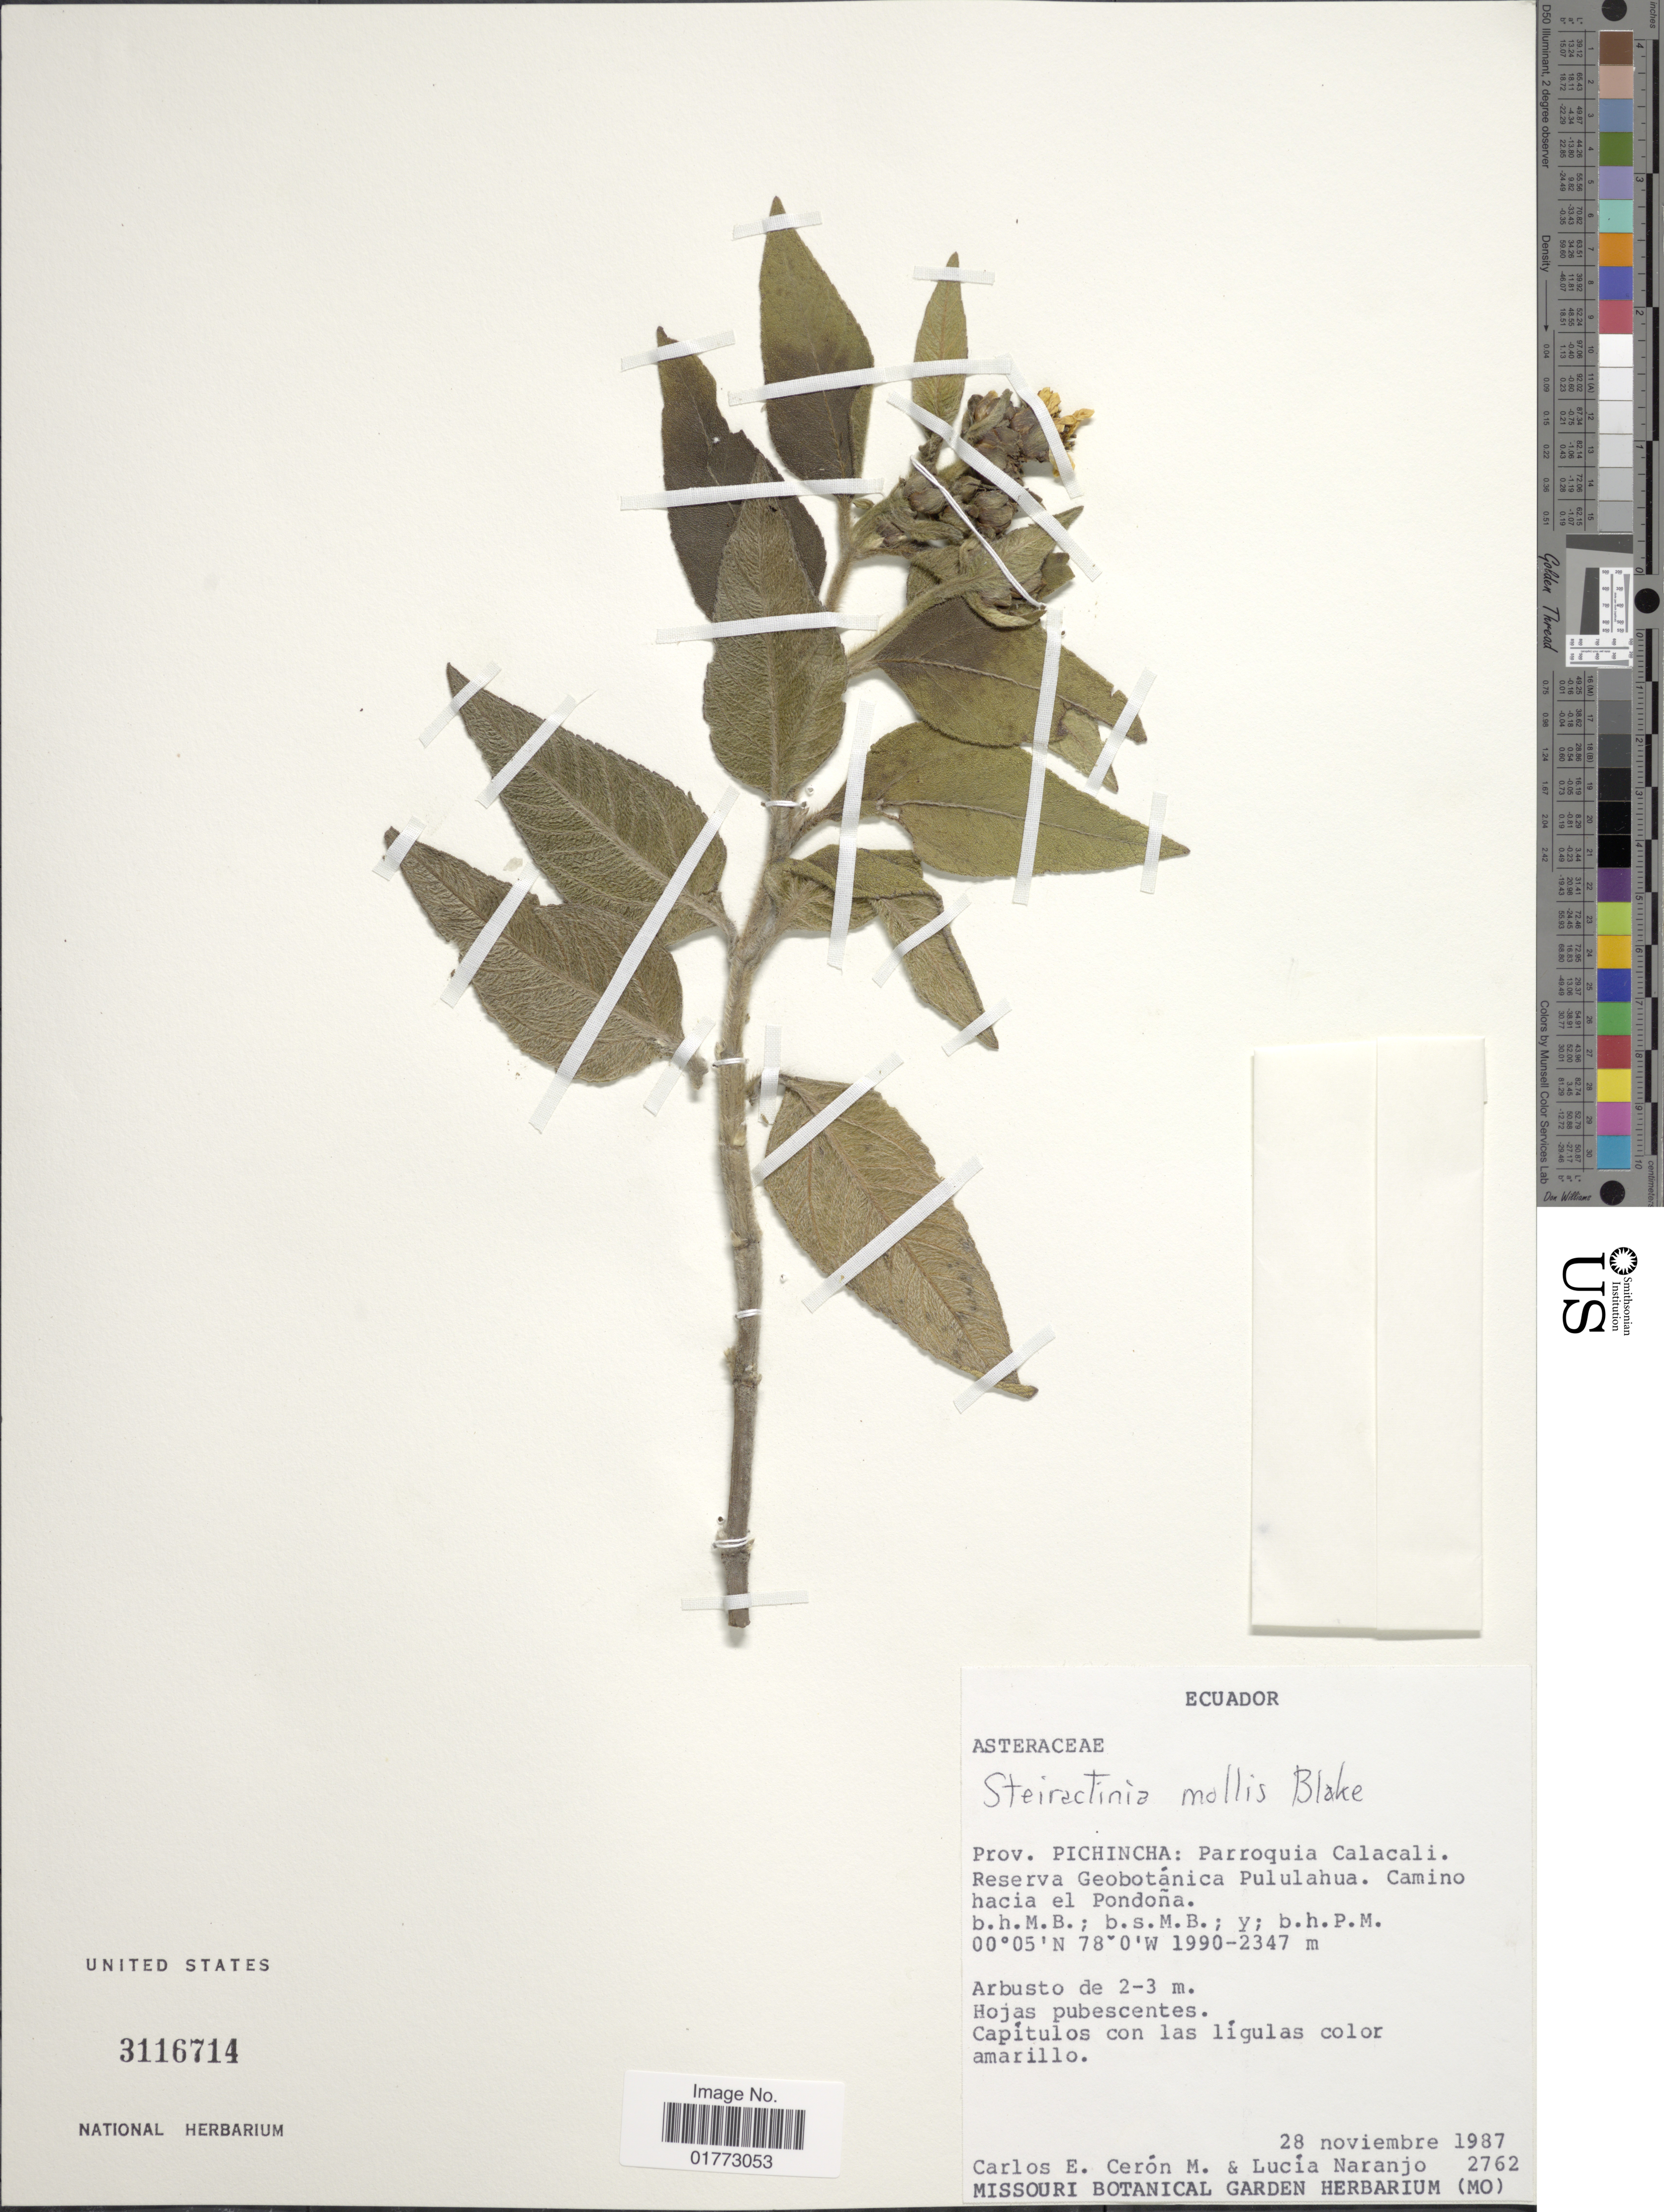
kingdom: Plantae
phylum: Tracheophyta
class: Magnoliopsida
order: Asterales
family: Asteraceae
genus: Steiractinia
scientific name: Steiractinia sodiroi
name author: (Hieron. ex Sodiro) S.F. Blake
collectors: C. E. Cerón M. & L. Naranjo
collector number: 2762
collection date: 1987-11-28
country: Ecuador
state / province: Pichincha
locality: Prov. Pichincha: Parroquia Calacali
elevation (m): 1990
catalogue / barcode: US 3116714